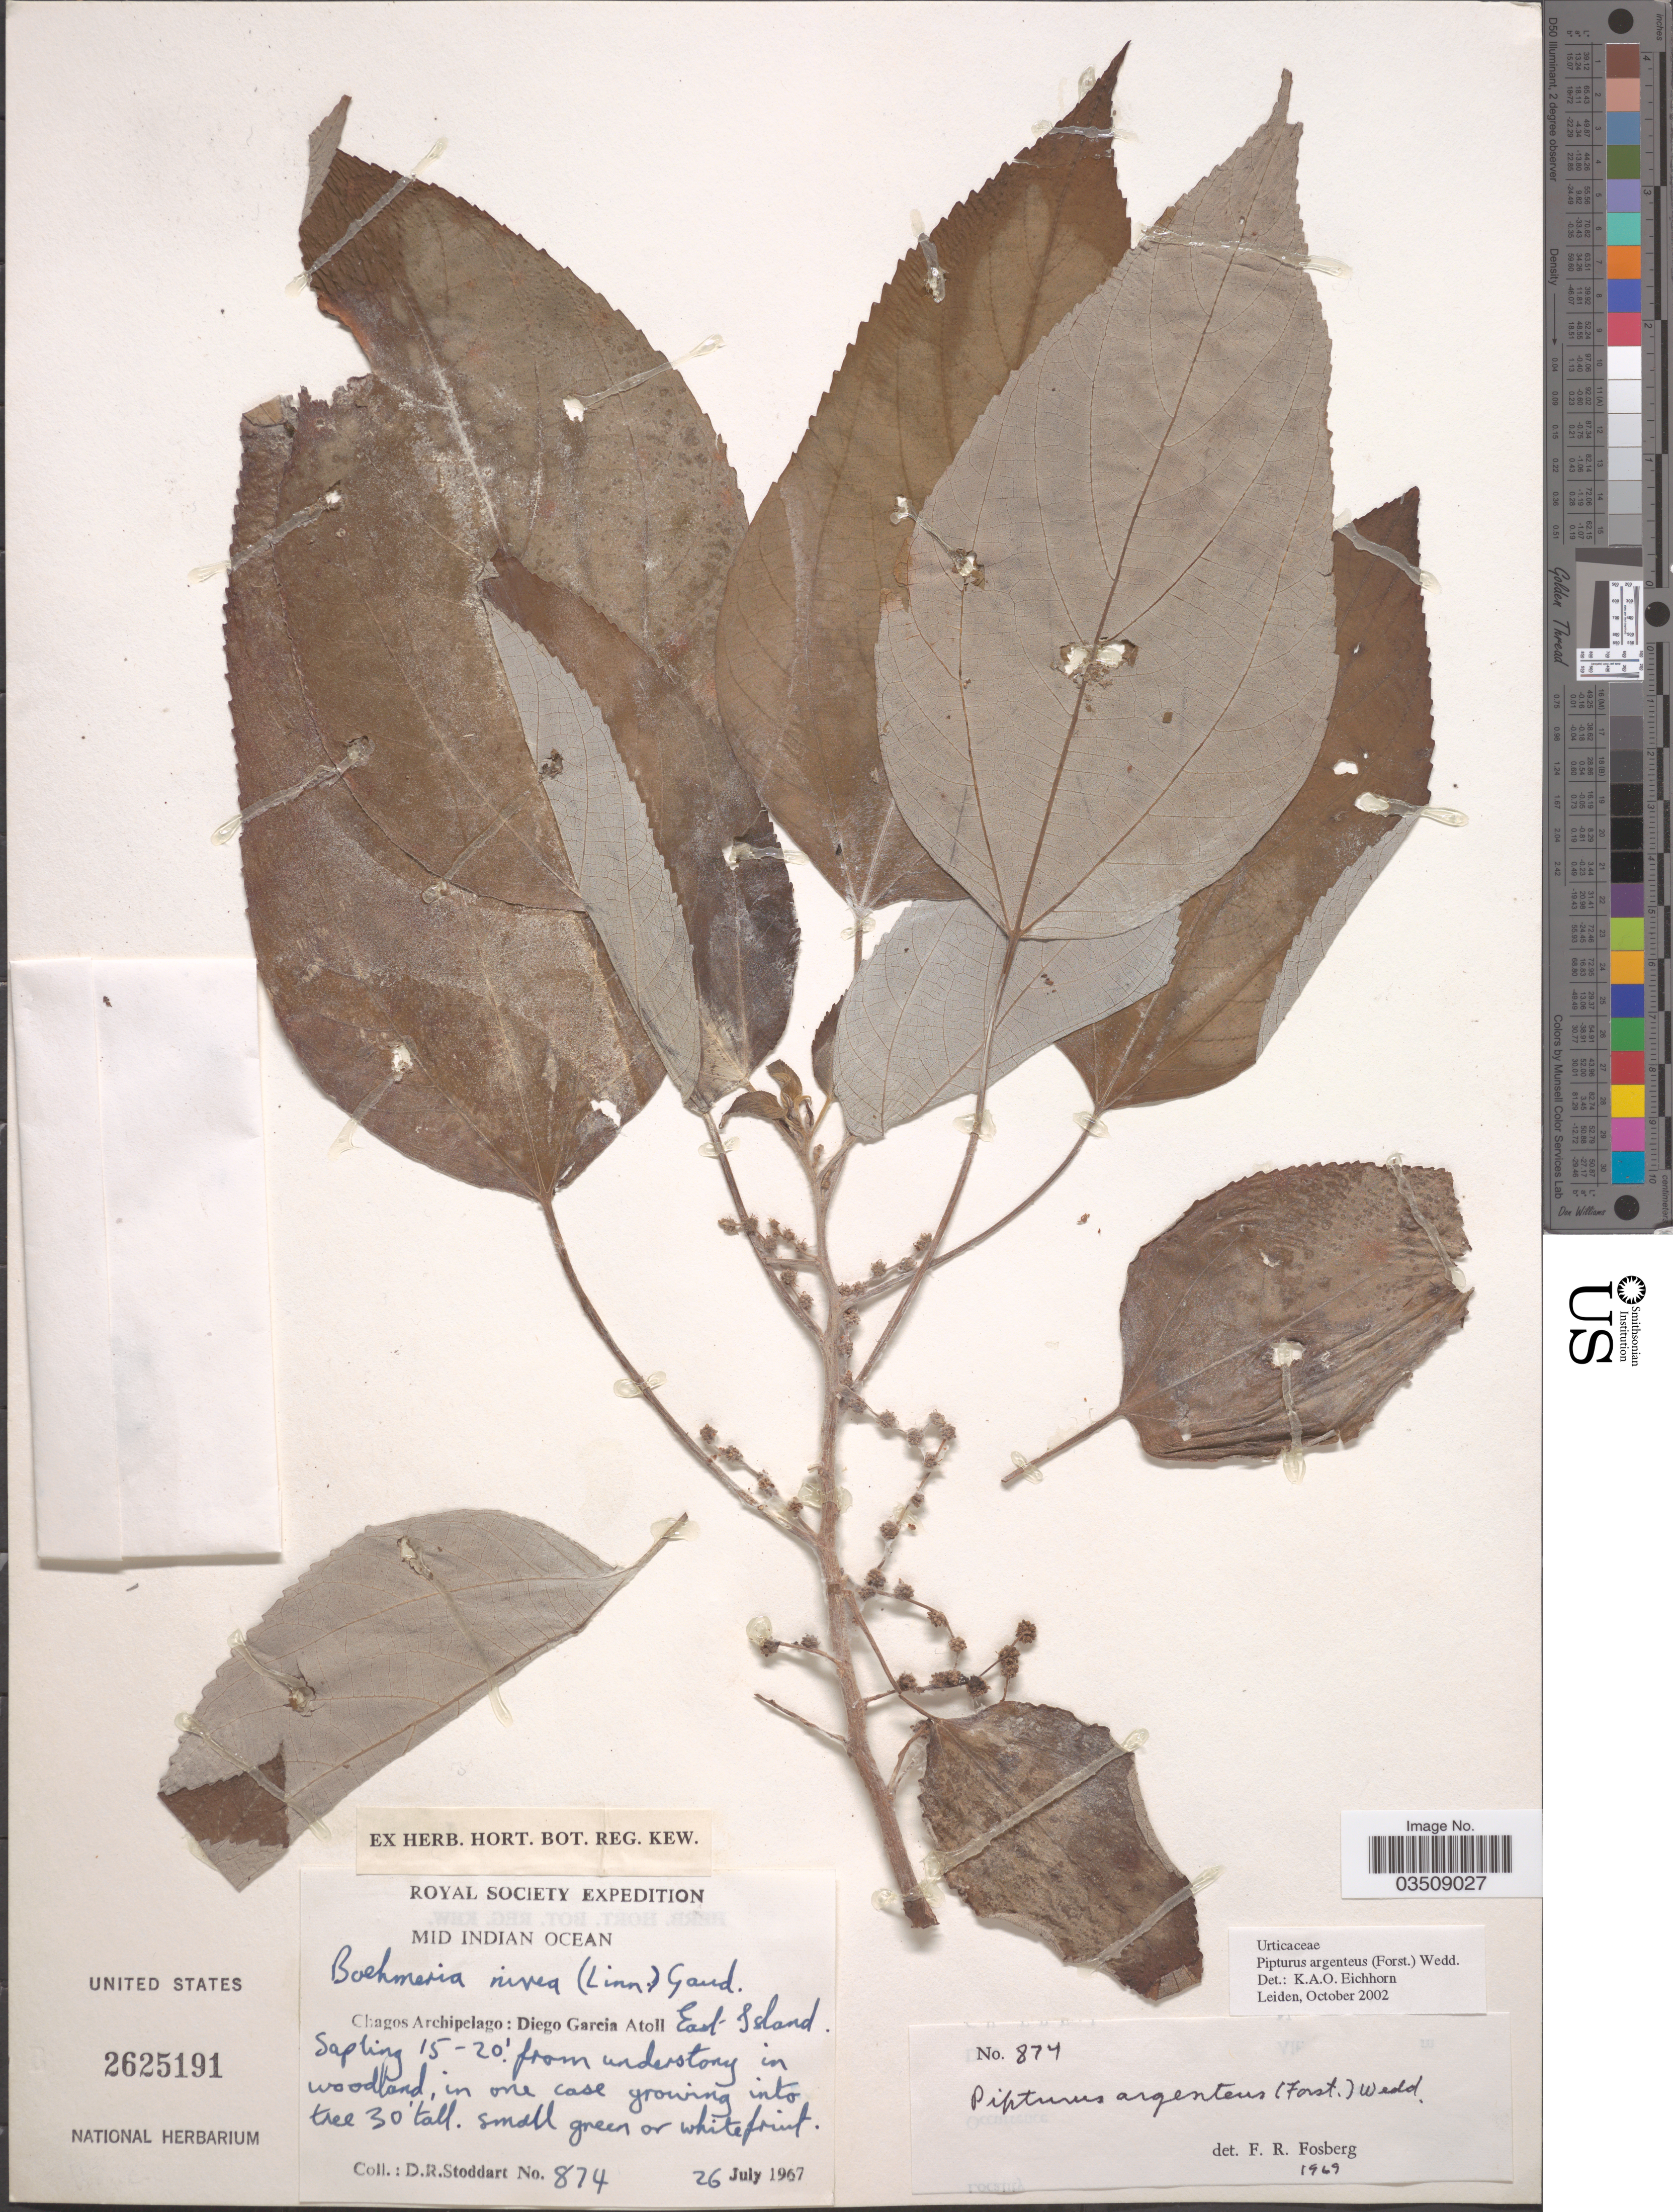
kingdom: Plantae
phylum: Tracheophyta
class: Magnoliopsida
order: Rosales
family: Urticaceae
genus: Pipturus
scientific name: Pipturus argenteus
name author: (G. Forst.) Wedd.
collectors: D. R. Stoddart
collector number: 874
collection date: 1967-07-26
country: British Indian Ocean Territory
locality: Mid Indian Ocean. Chagos Archipelago: Diego Garcia Atoll. East Island.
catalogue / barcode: US 2625191